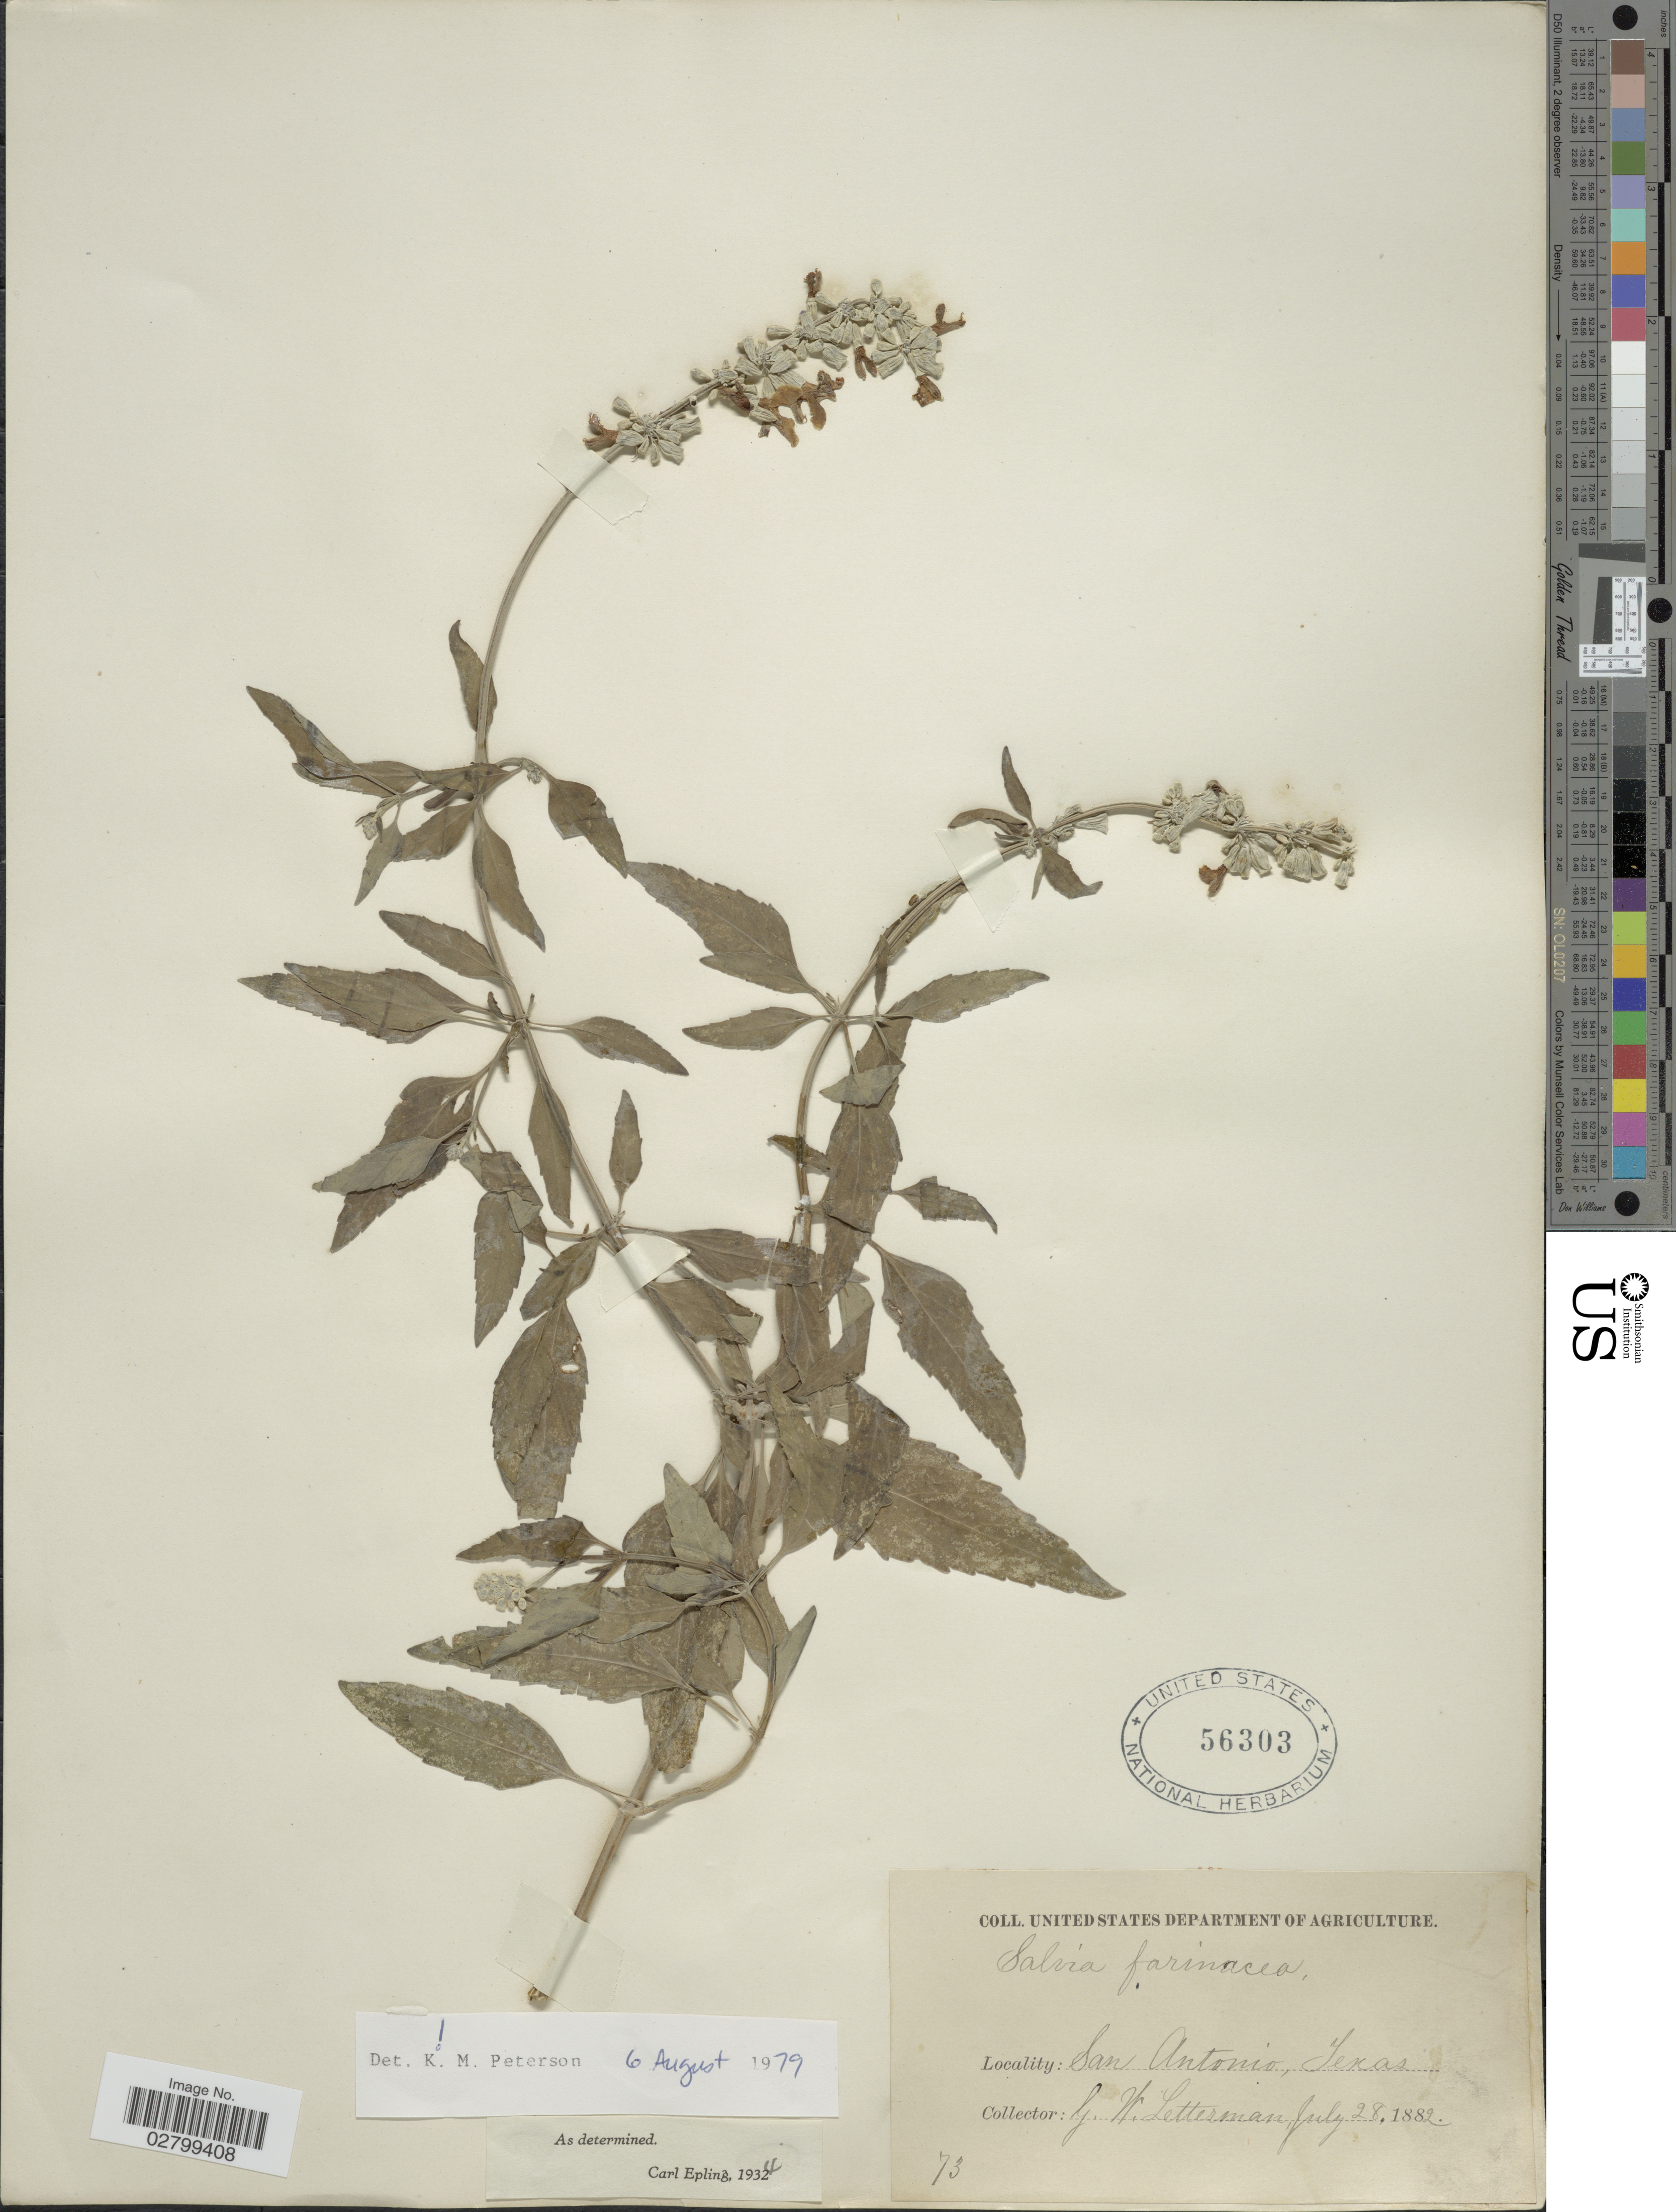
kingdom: Plantae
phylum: Tracheophyta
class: Magnoliopsida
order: Lamiales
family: Lamiaceae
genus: Salvia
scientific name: Salvia farinacea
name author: Benth.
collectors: G. W. Letterman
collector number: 73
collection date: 1882-07-28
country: United States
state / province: Texas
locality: San Antonio.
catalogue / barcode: US 56303